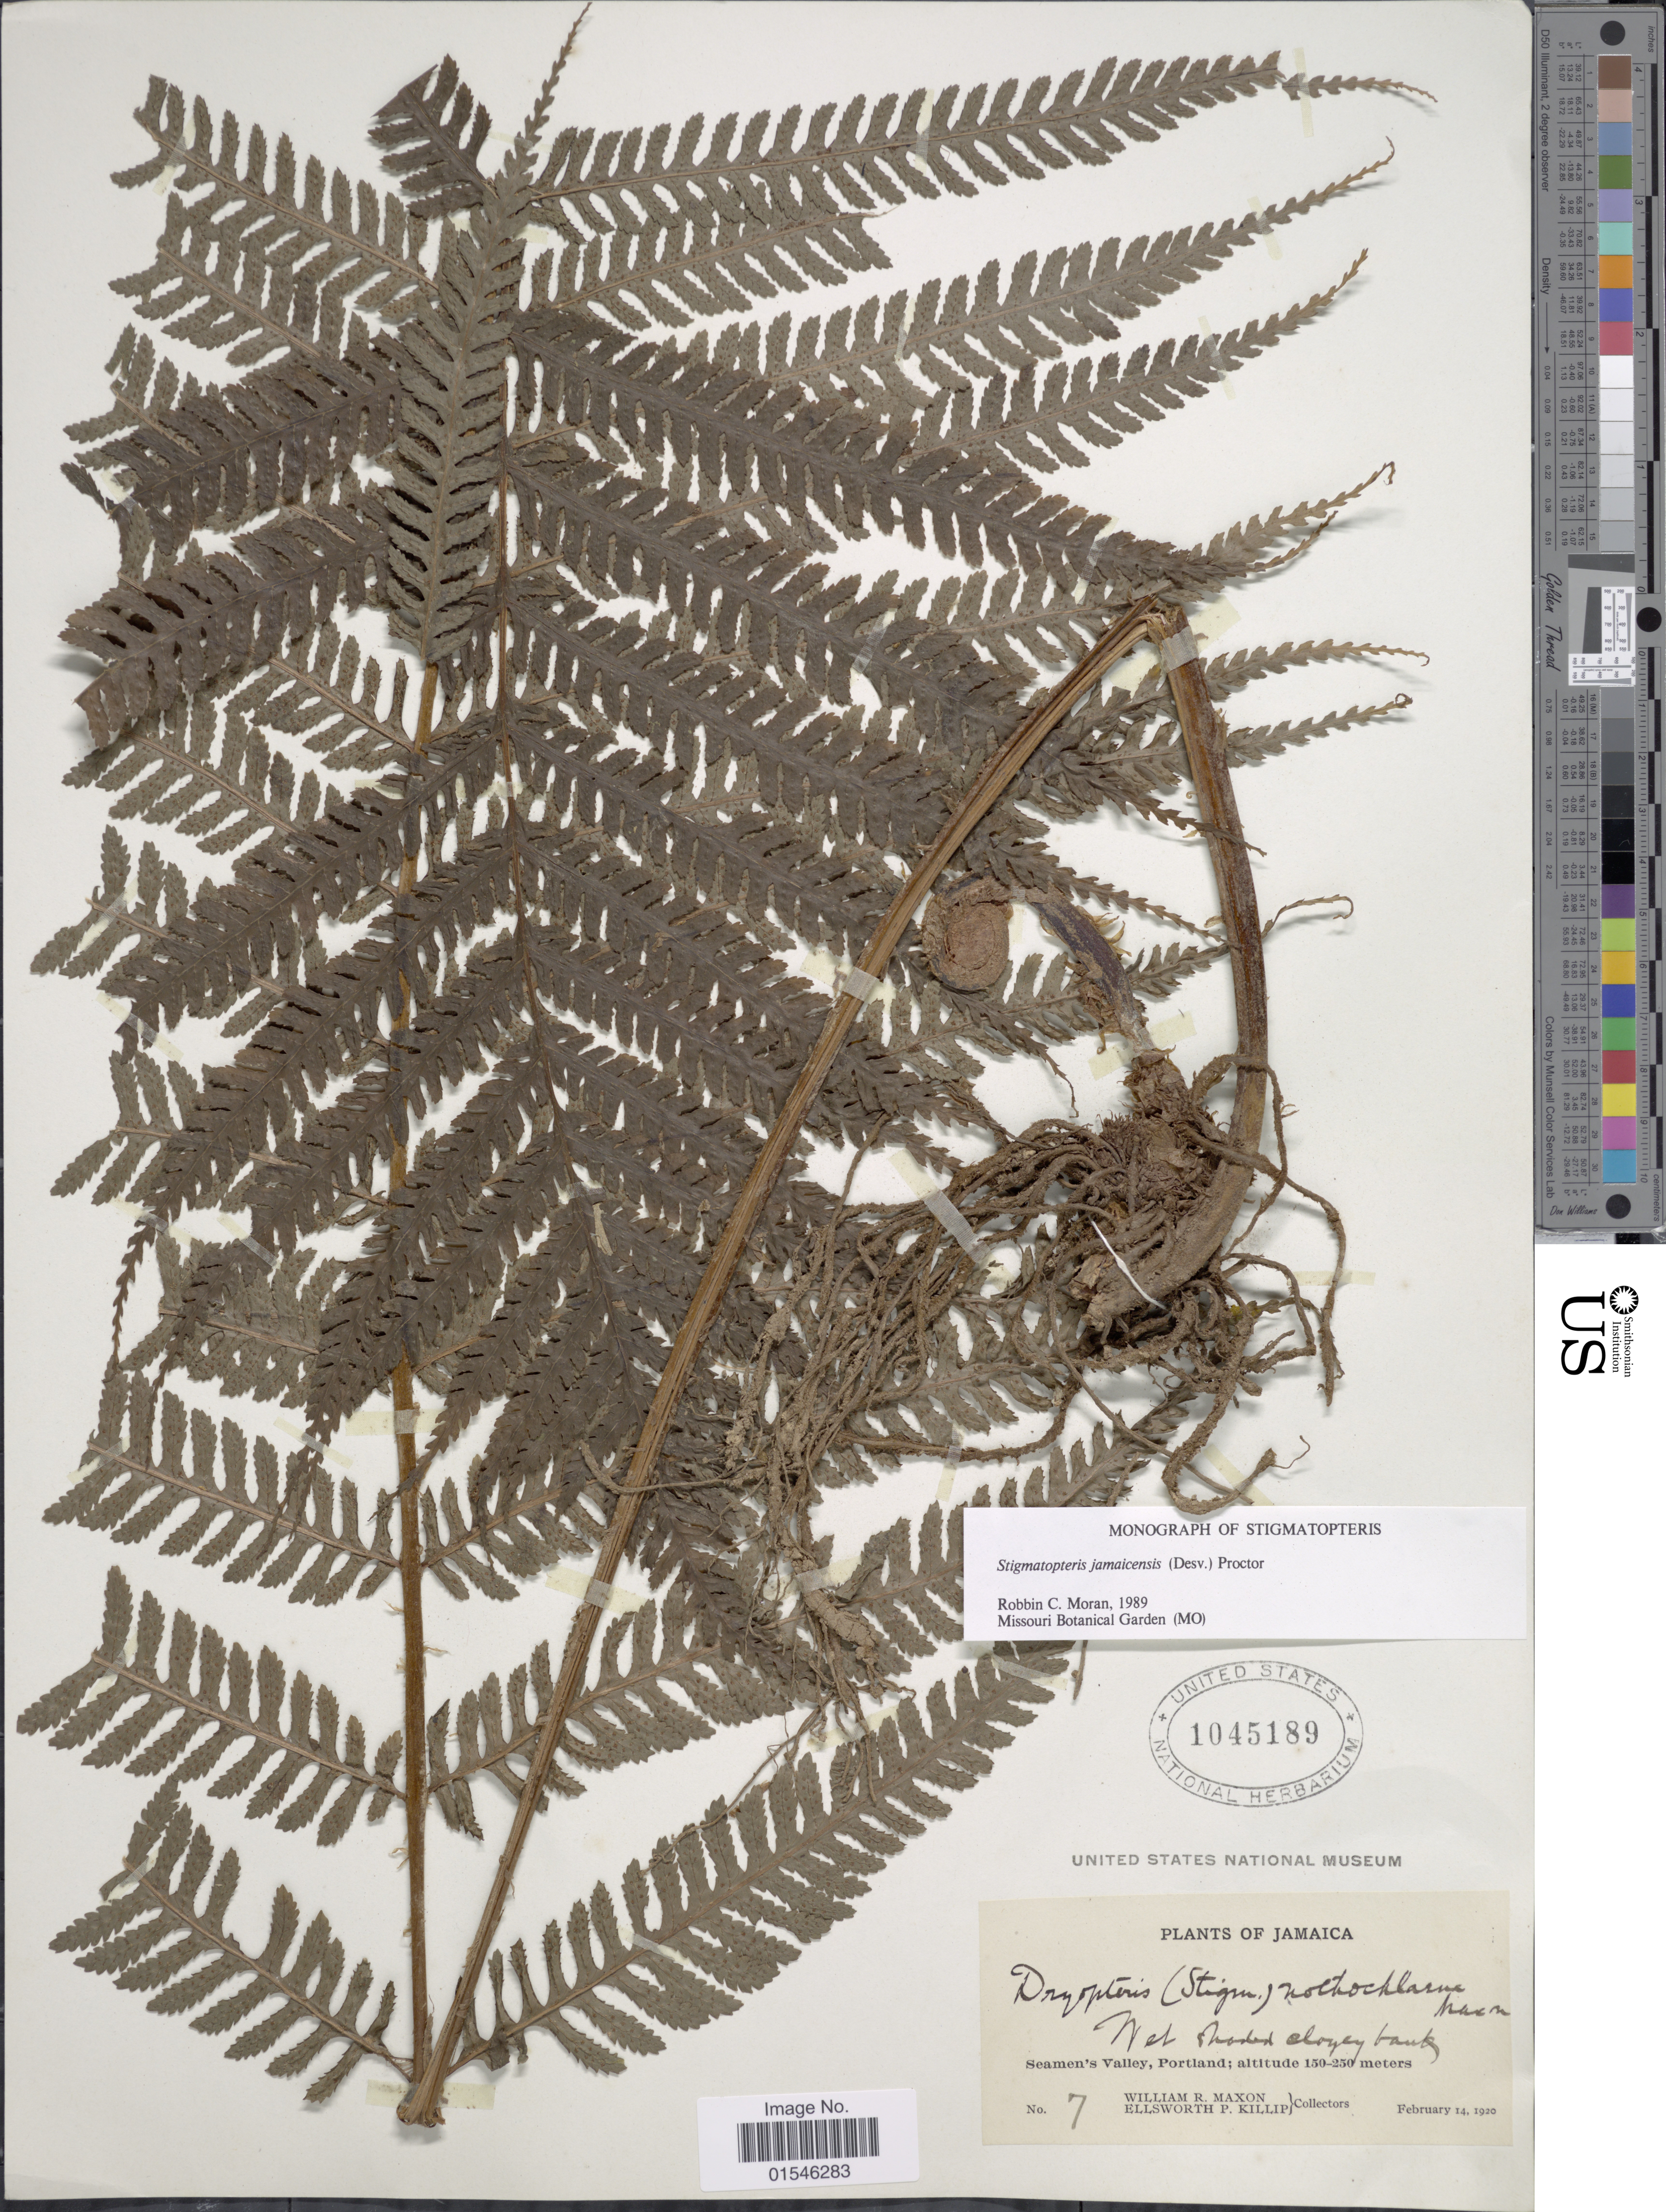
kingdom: Plantae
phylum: Tracheophyta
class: Polypodiopsida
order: Polypodiales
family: Dryopteridaceae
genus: Stigmatopteris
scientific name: Stigmatopteris jamaicensis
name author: (Desv.) Proctor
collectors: W. R. Maxon & E. P. Killip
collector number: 7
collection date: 1920-02-14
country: Jamaica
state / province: Portland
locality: Seamen's Valley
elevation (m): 150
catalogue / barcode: US 1045189